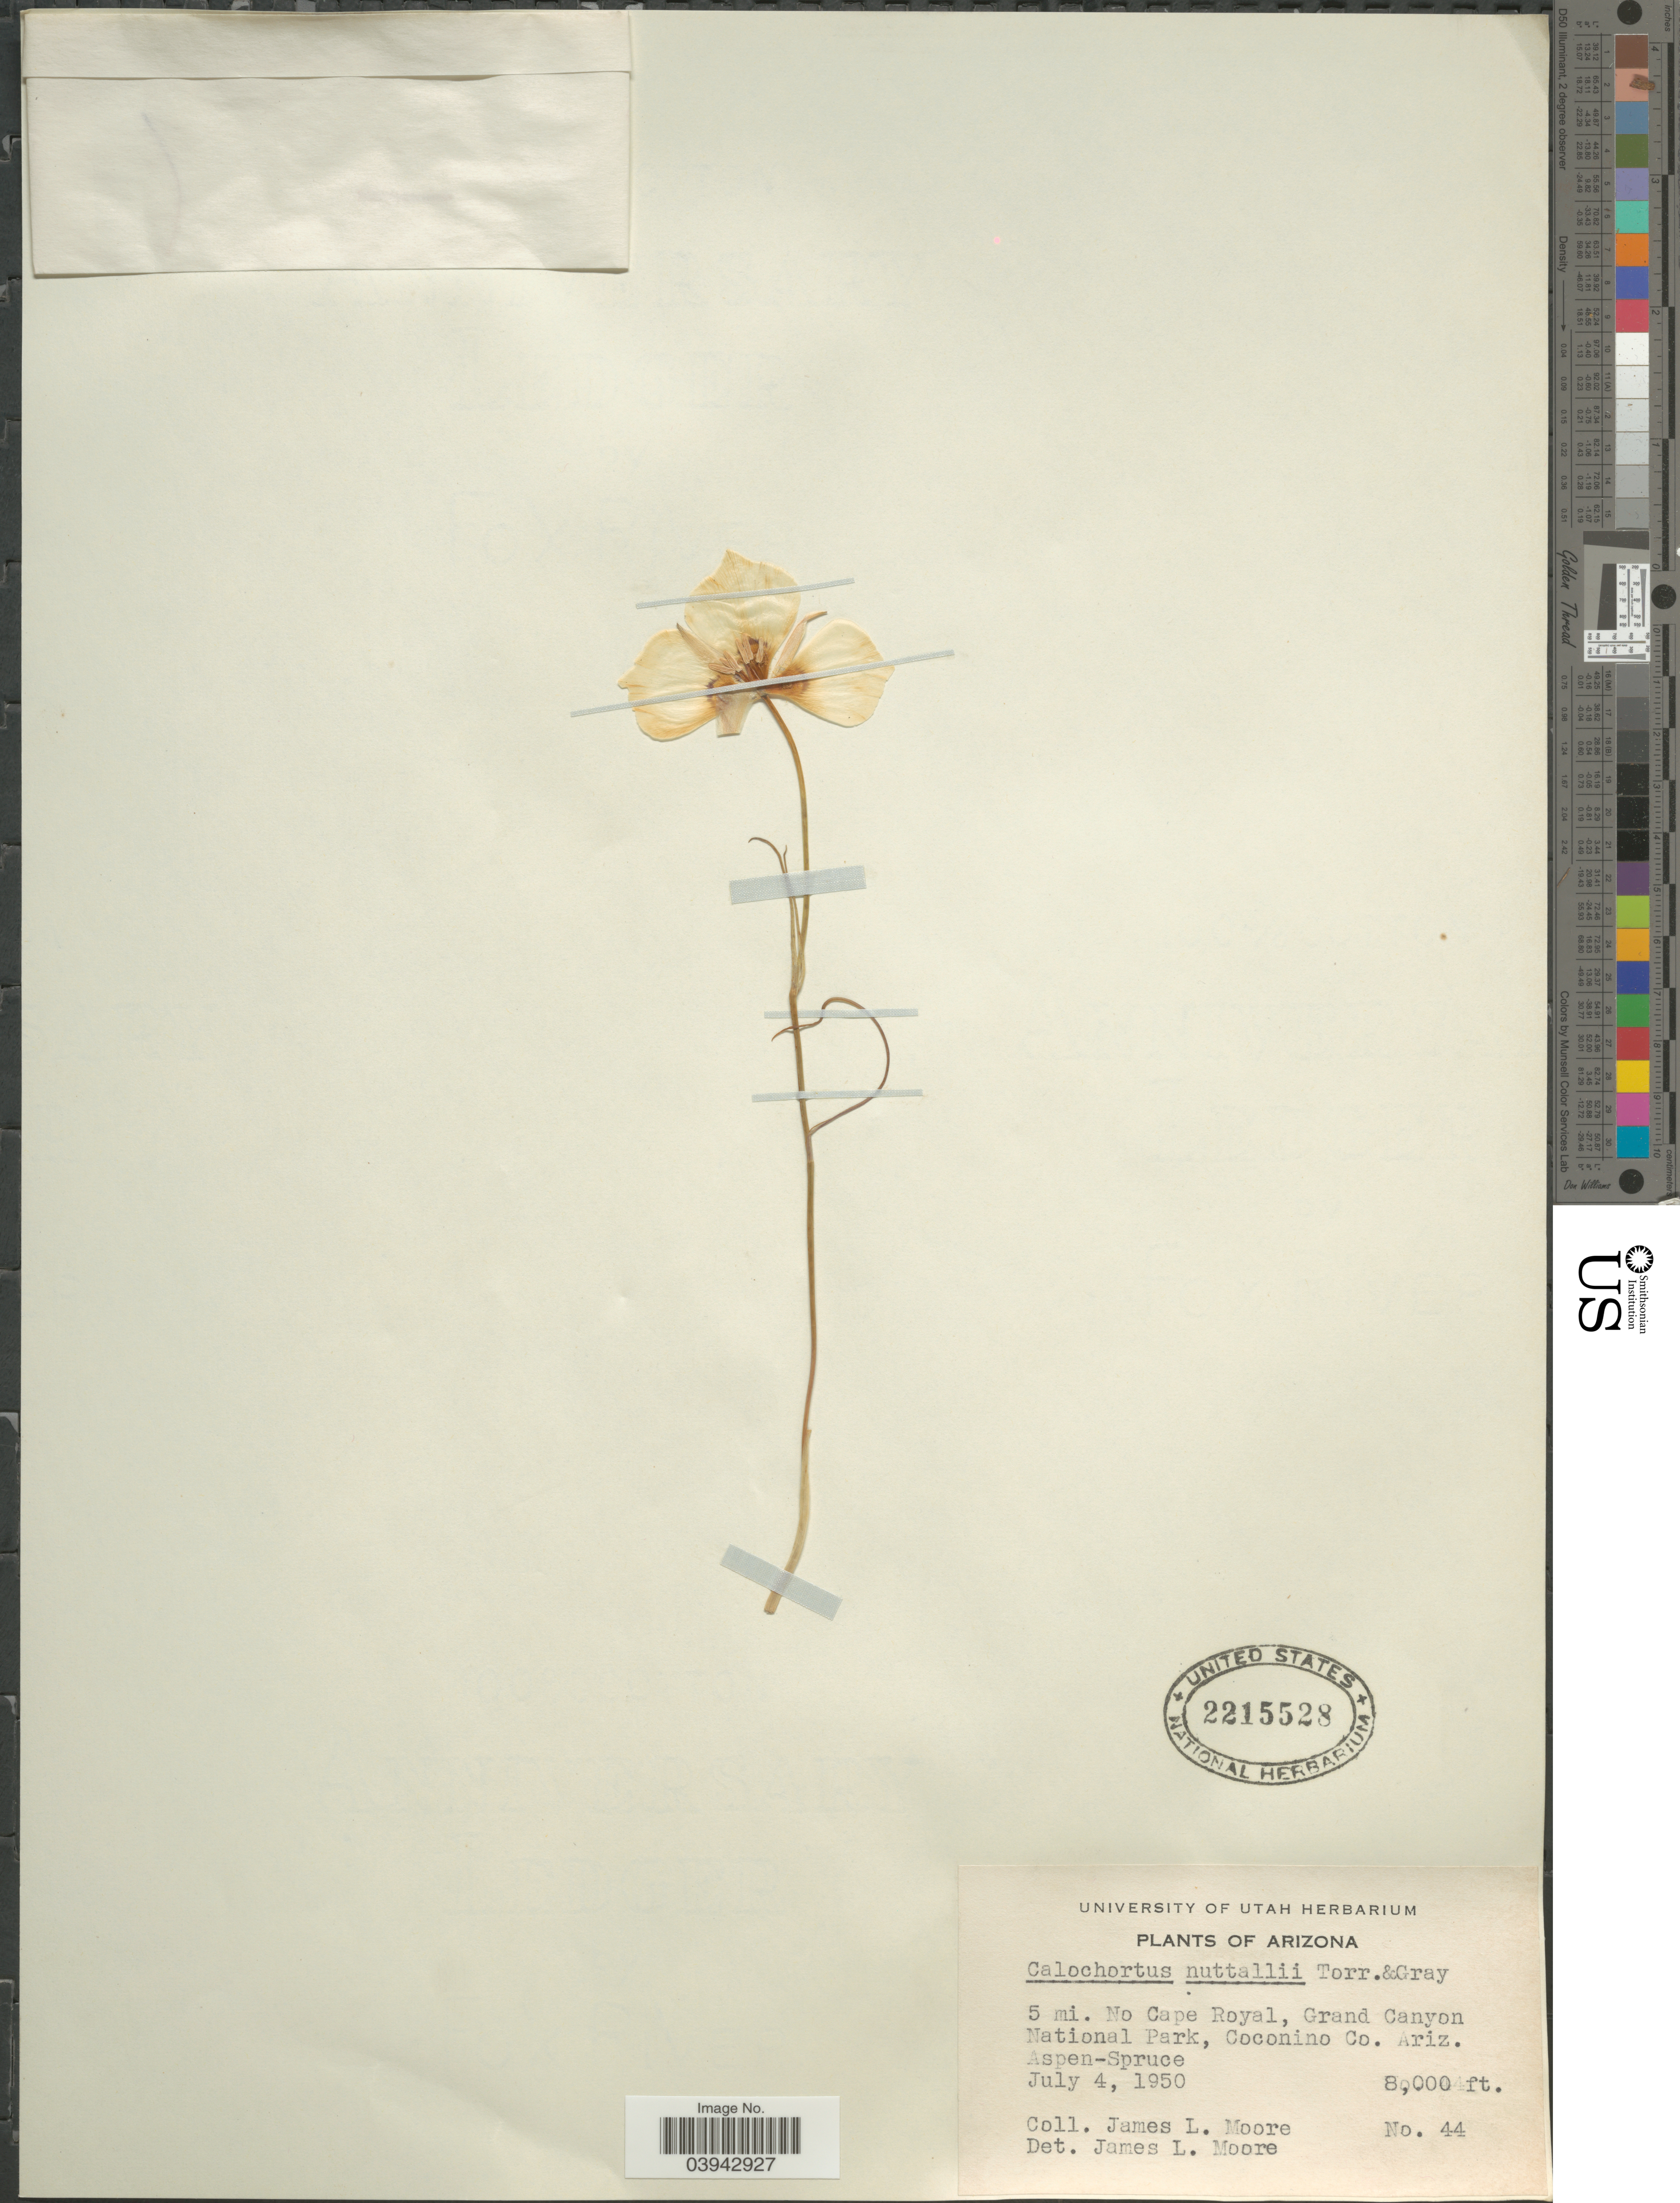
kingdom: Plantae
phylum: Tracheophyta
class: Liliopsida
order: Liliales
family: Liliaceae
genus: Calochortus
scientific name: Calochortus nuttallii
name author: Torr.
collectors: J. Moore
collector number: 44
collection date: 1950-07-04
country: United States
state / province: Arizona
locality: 5 mi. No Cape Royal, Grand Canyon National Park, Coconino Co. Aspen-Spruce.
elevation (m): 2438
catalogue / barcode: US 2215528